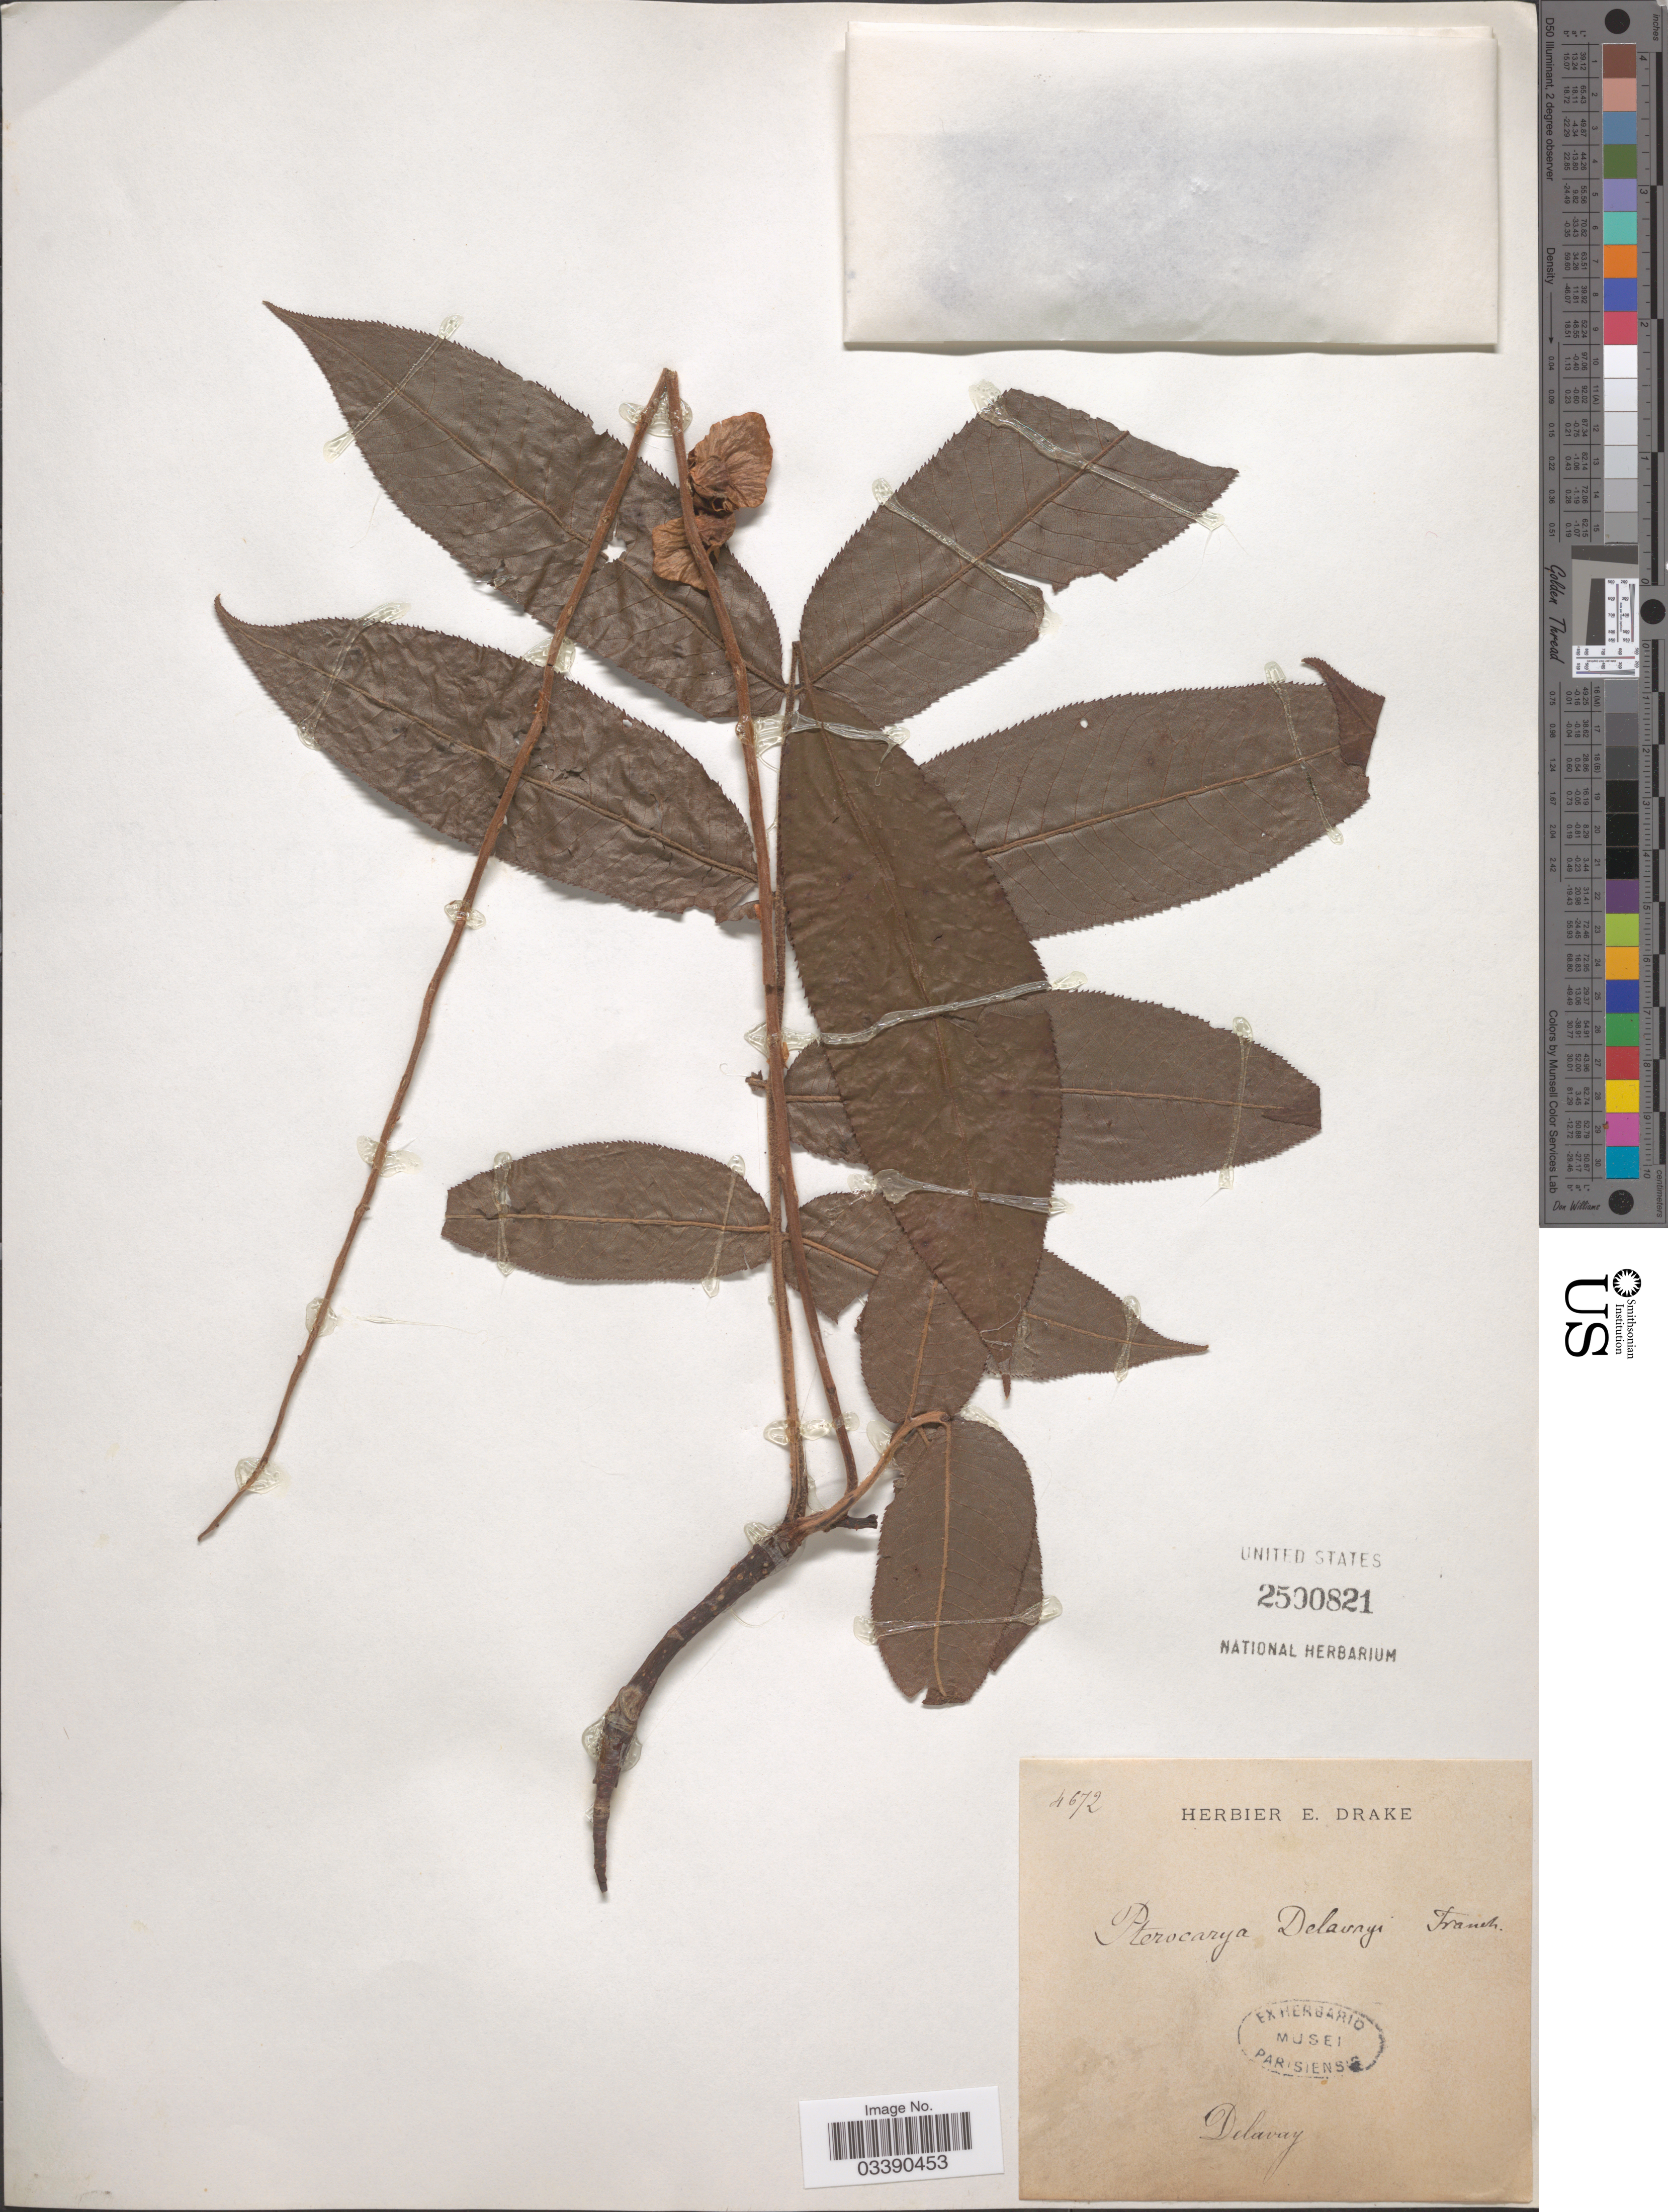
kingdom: Plantae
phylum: Tracheophyta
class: Magnoliopsida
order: Fagales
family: Juglandaceae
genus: Pterocarya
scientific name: Pterocarya macroptera var. delavayi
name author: (Franch.) W.E. Manning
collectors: Delavay, --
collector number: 4672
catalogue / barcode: US 2500821